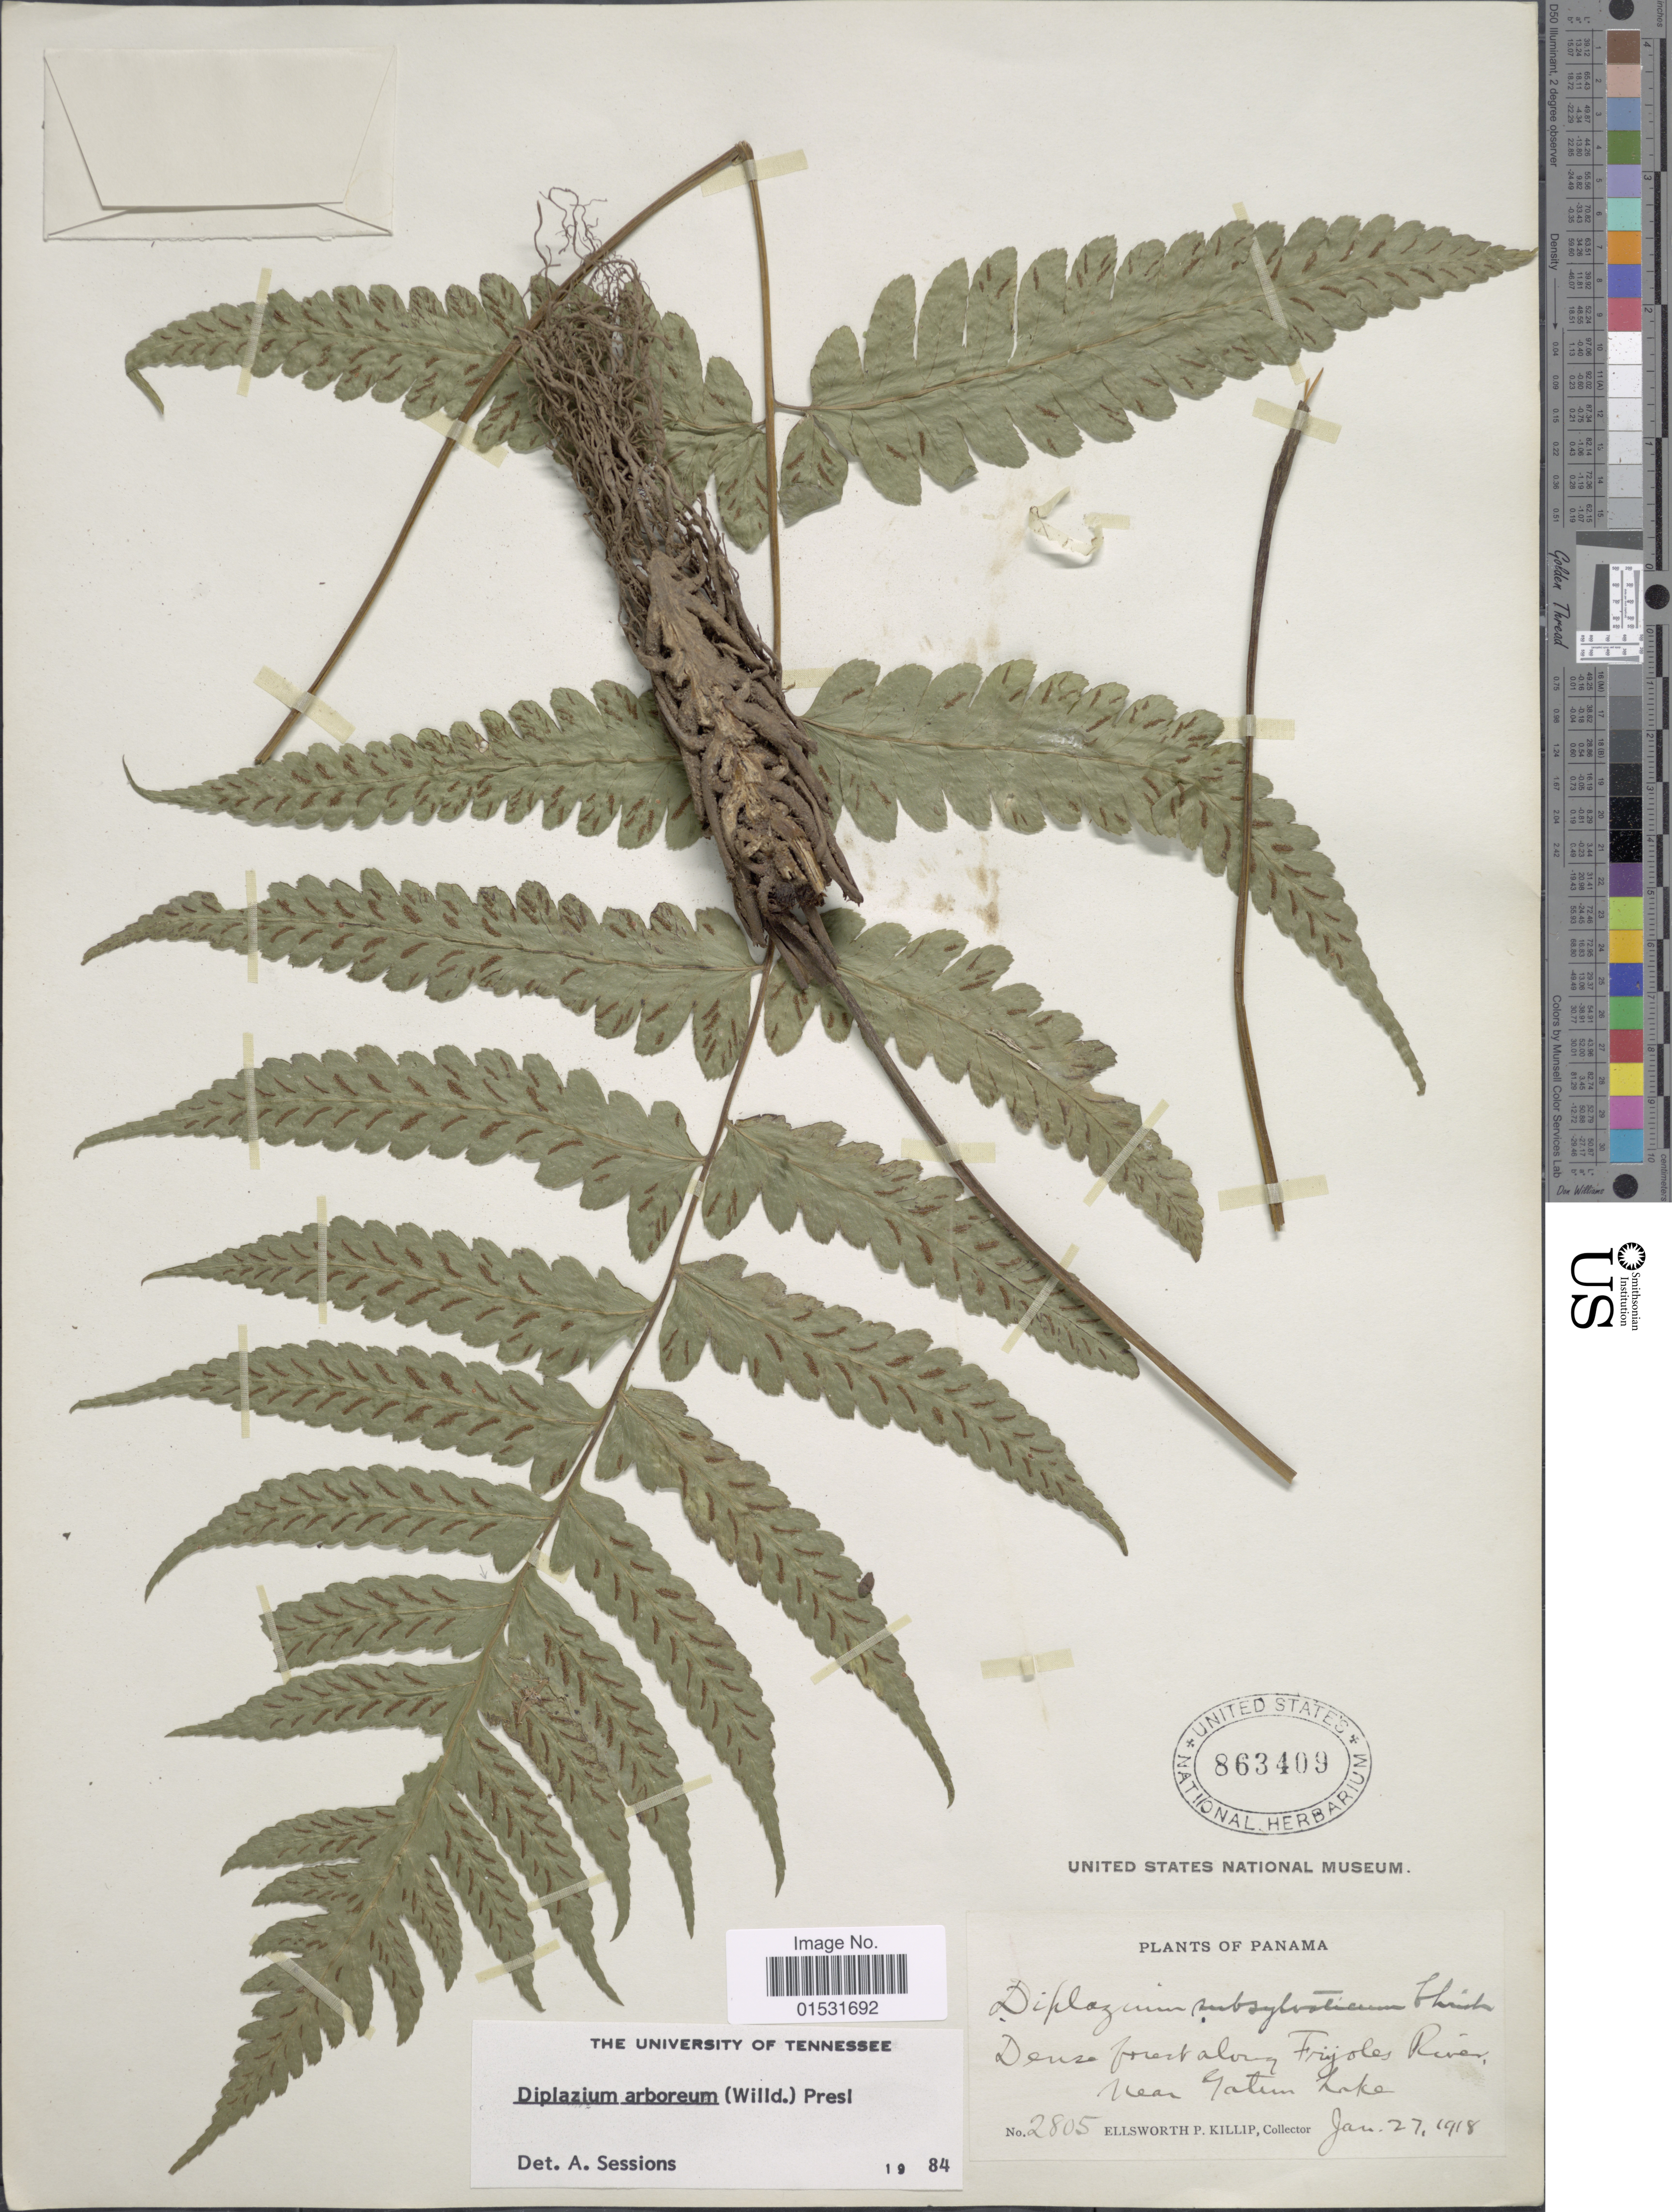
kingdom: Plantae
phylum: Tracheophyta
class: Polypodiopsida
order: Polypodiales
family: Athyriaceae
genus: Diplazium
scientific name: Diplazium cristatum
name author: (Desr.) Alston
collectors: E. P. Killip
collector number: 2805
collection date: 1918-01-27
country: Panama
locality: Dense forest along Frijoles River near Gatun Lake.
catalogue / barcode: US 863409